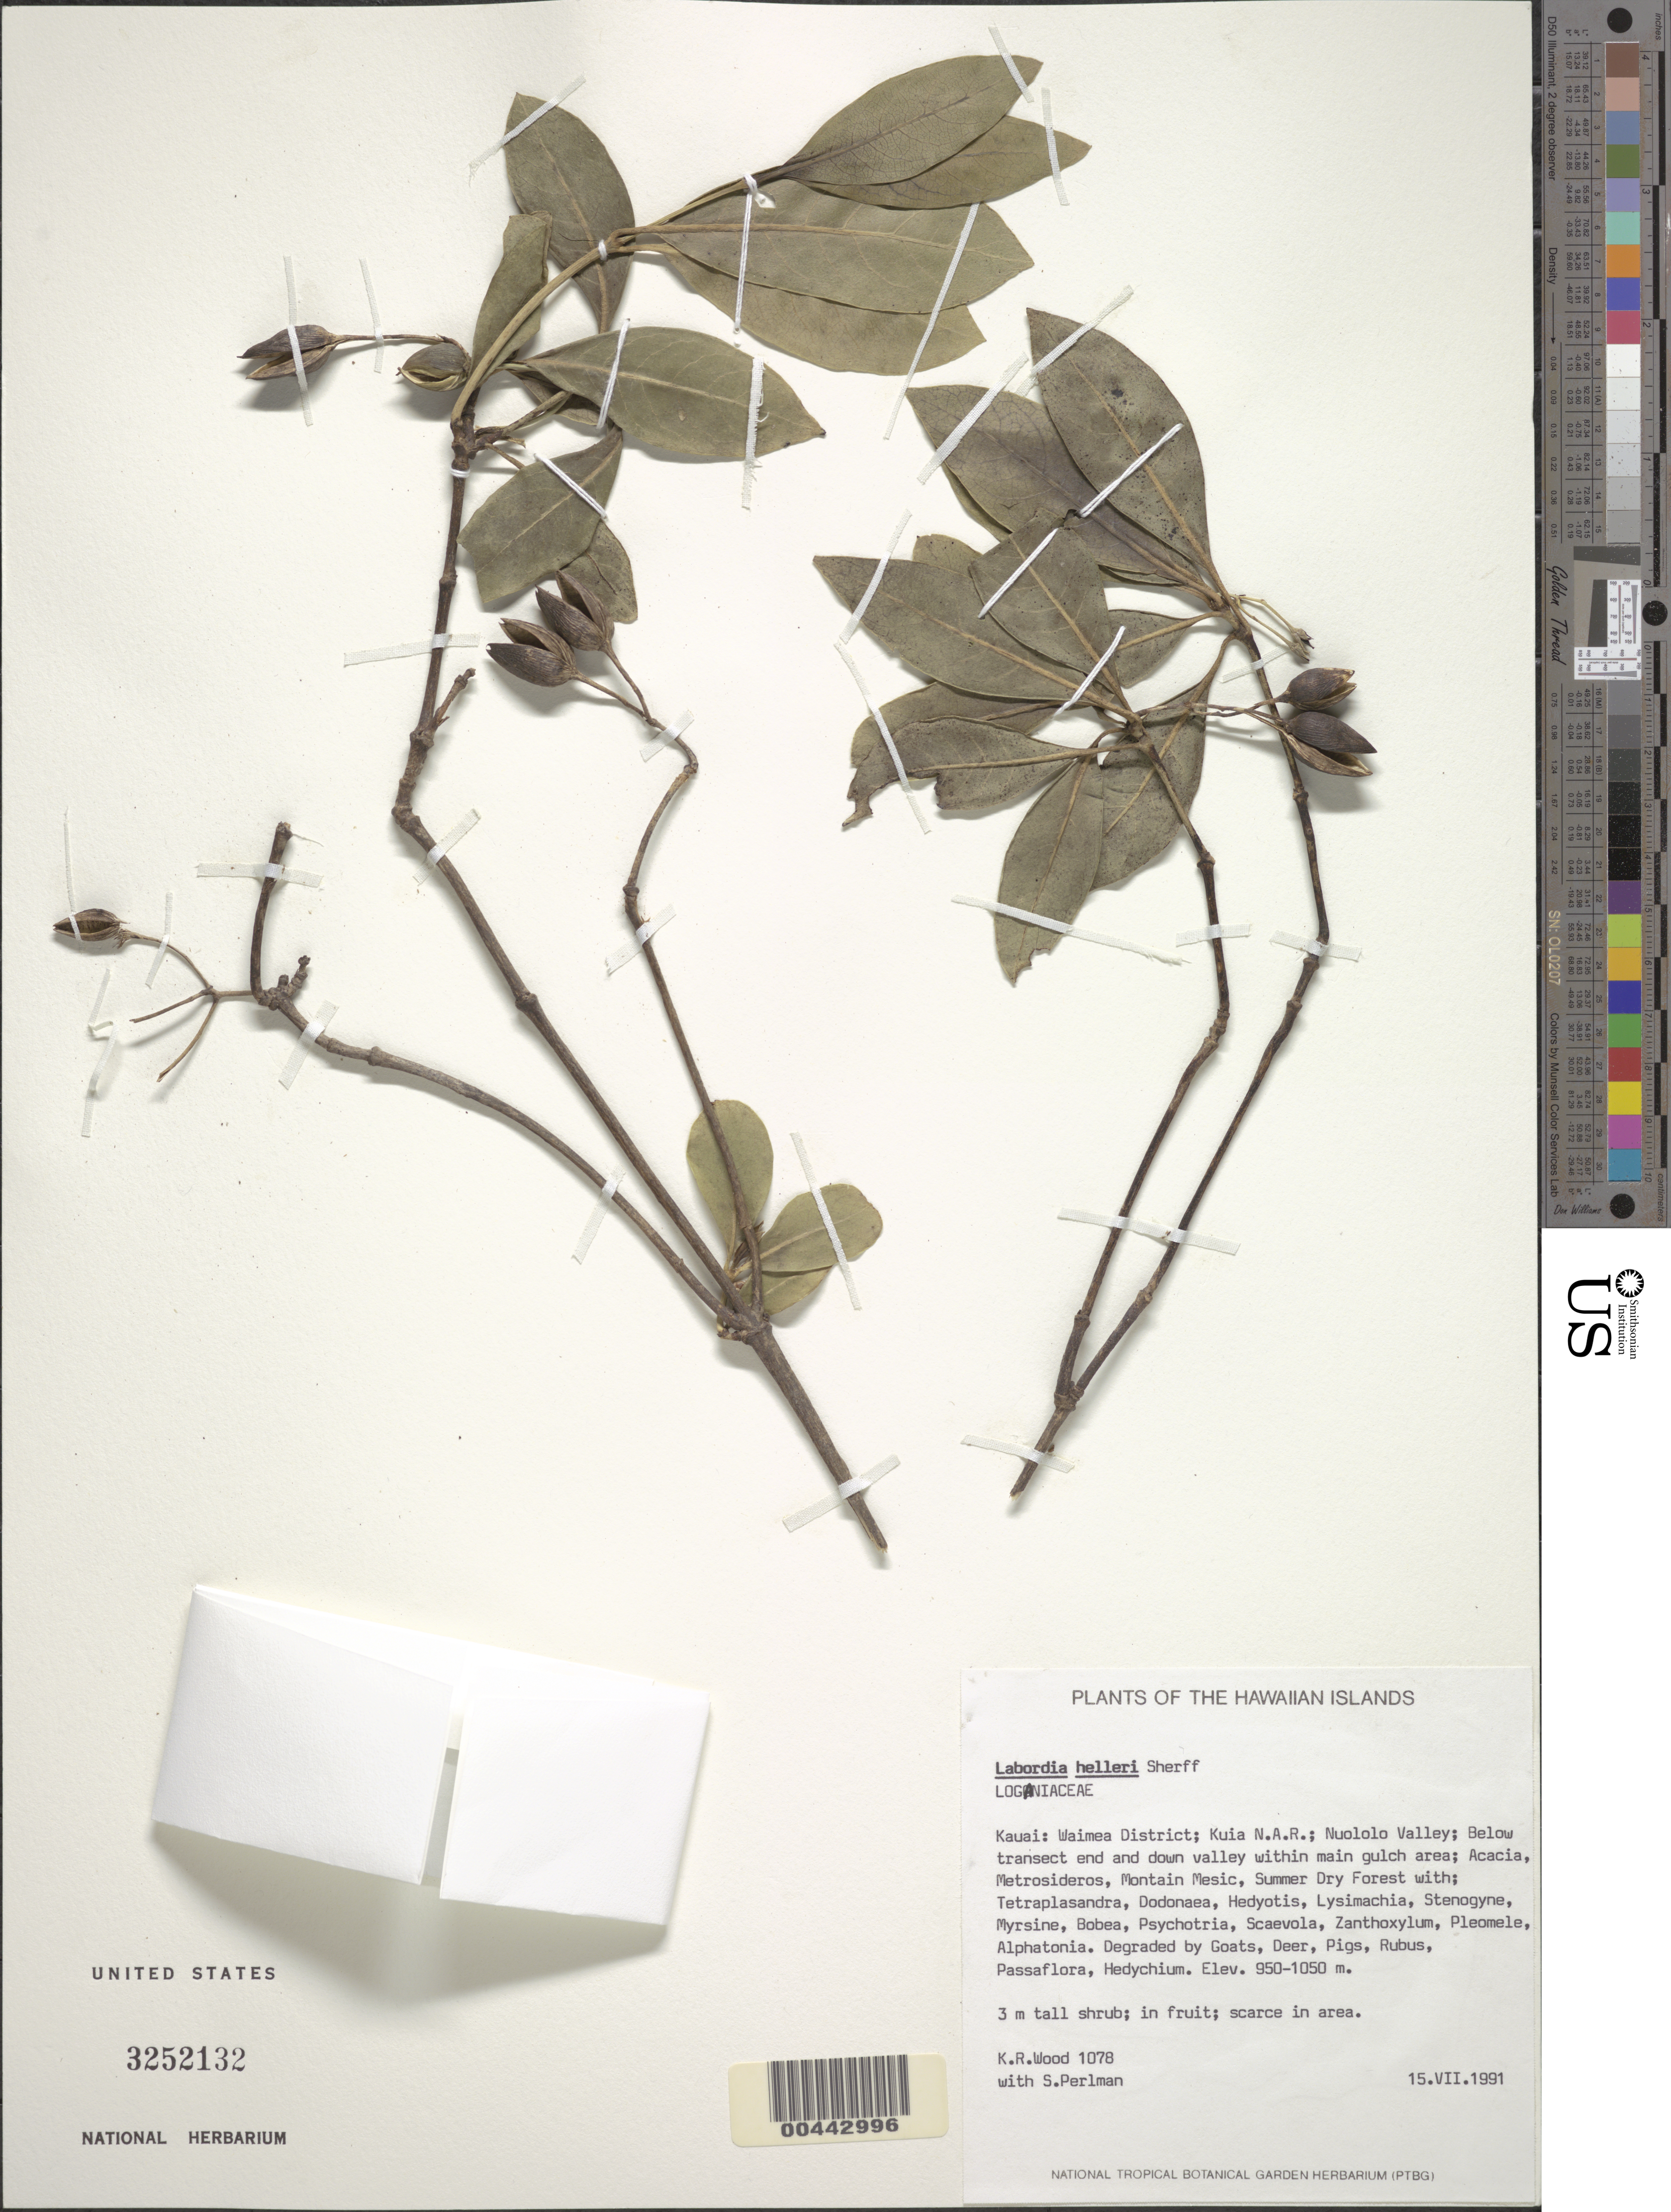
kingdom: Plantae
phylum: Tracheophyta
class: Magnoliopsida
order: Gentianales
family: Loganiaceae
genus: Geniostoma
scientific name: Geniostoma helleri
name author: (Sherff) Byng & Christenh.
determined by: Wagner, W. L., (BOT), Smithsonian Institution - National Museum of Natural History (UNITED STATES)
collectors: K. R. Wood & S. P. Perlman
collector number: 1078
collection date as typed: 15 Jul 1991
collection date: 1991-07-15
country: United States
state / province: Hawaii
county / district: Kauai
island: Kaua'i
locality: Waimea District; Kuia N.A.R.; Nuololo Valley; Below transect end and down valley within main gulch area.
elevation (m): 950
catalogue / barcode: US 3252132